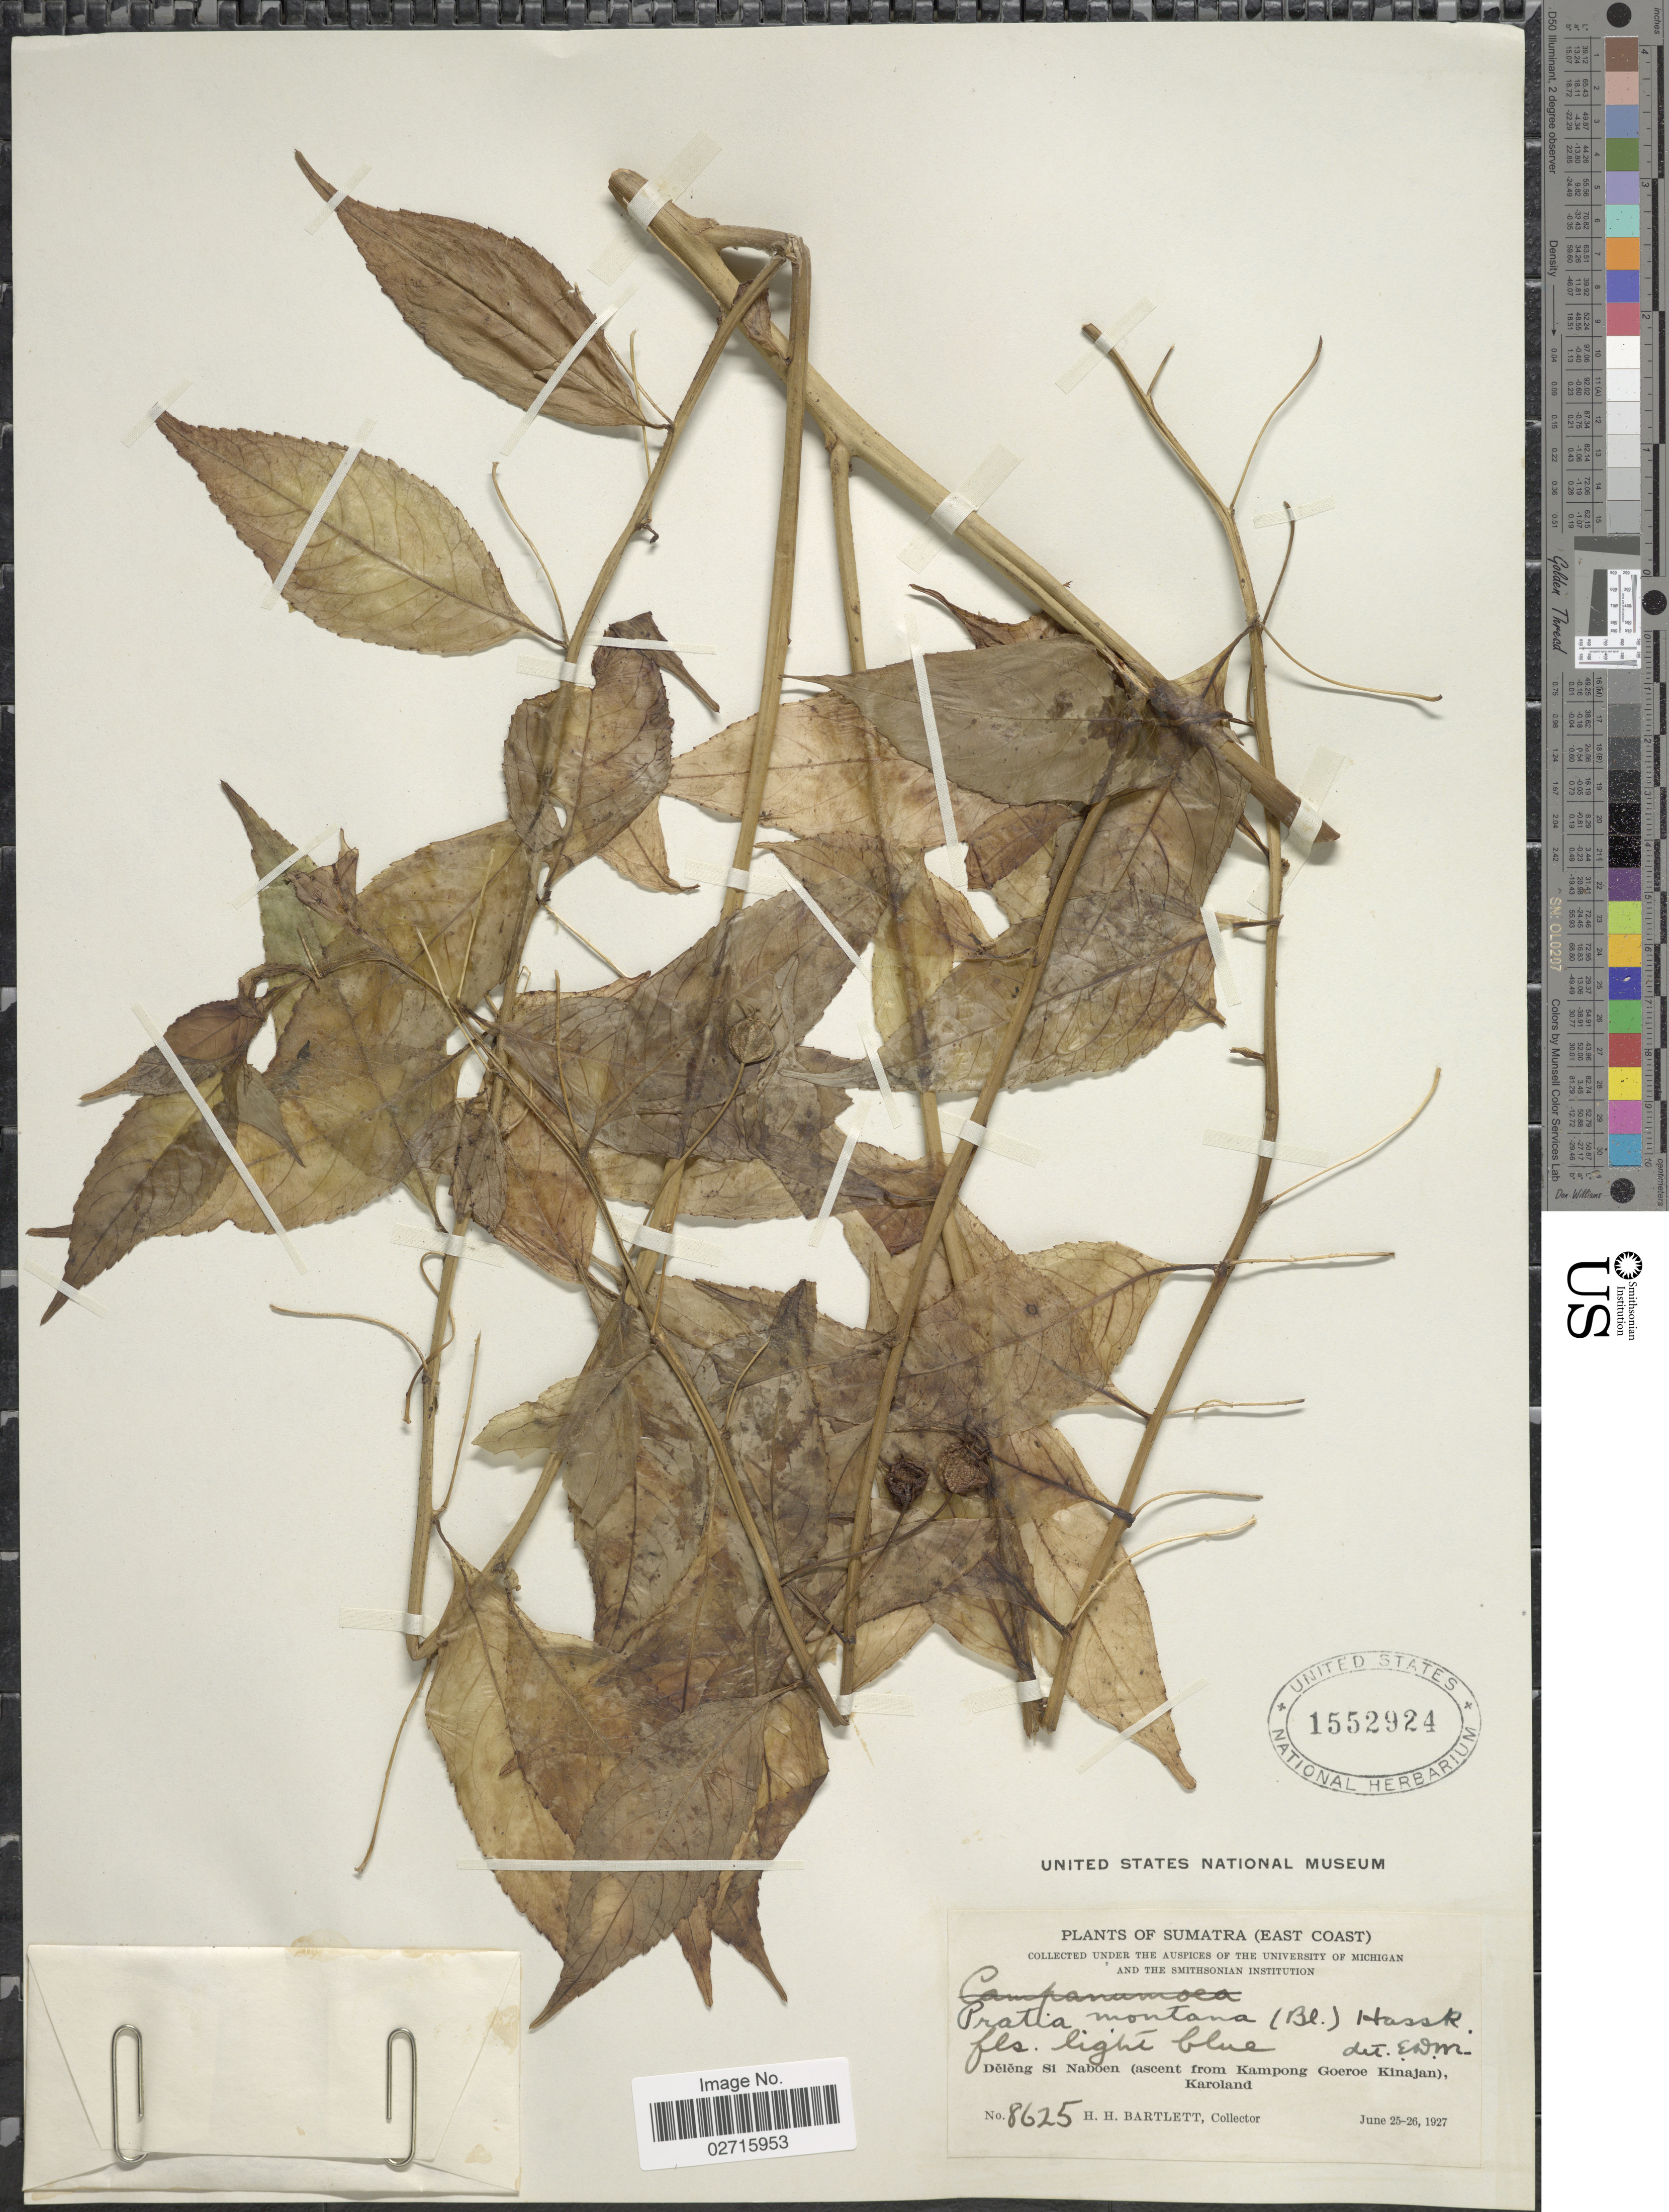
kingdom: Plantae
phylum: Tracheophyta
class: Magnoliopsida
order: Asterales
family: Campanulaceae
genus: Lobelia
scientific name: Lobelia montana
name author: Reinw. ex Blume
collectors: H. H. Bartlett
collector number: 8625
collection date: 1927-06-25/1927-06-26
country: Indonesia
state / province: Sumatra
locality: (East Coast), Deleng Si Naboen (ascent from Kampong Goeroe Kinajan), Karoland.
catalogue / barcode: US 1552924